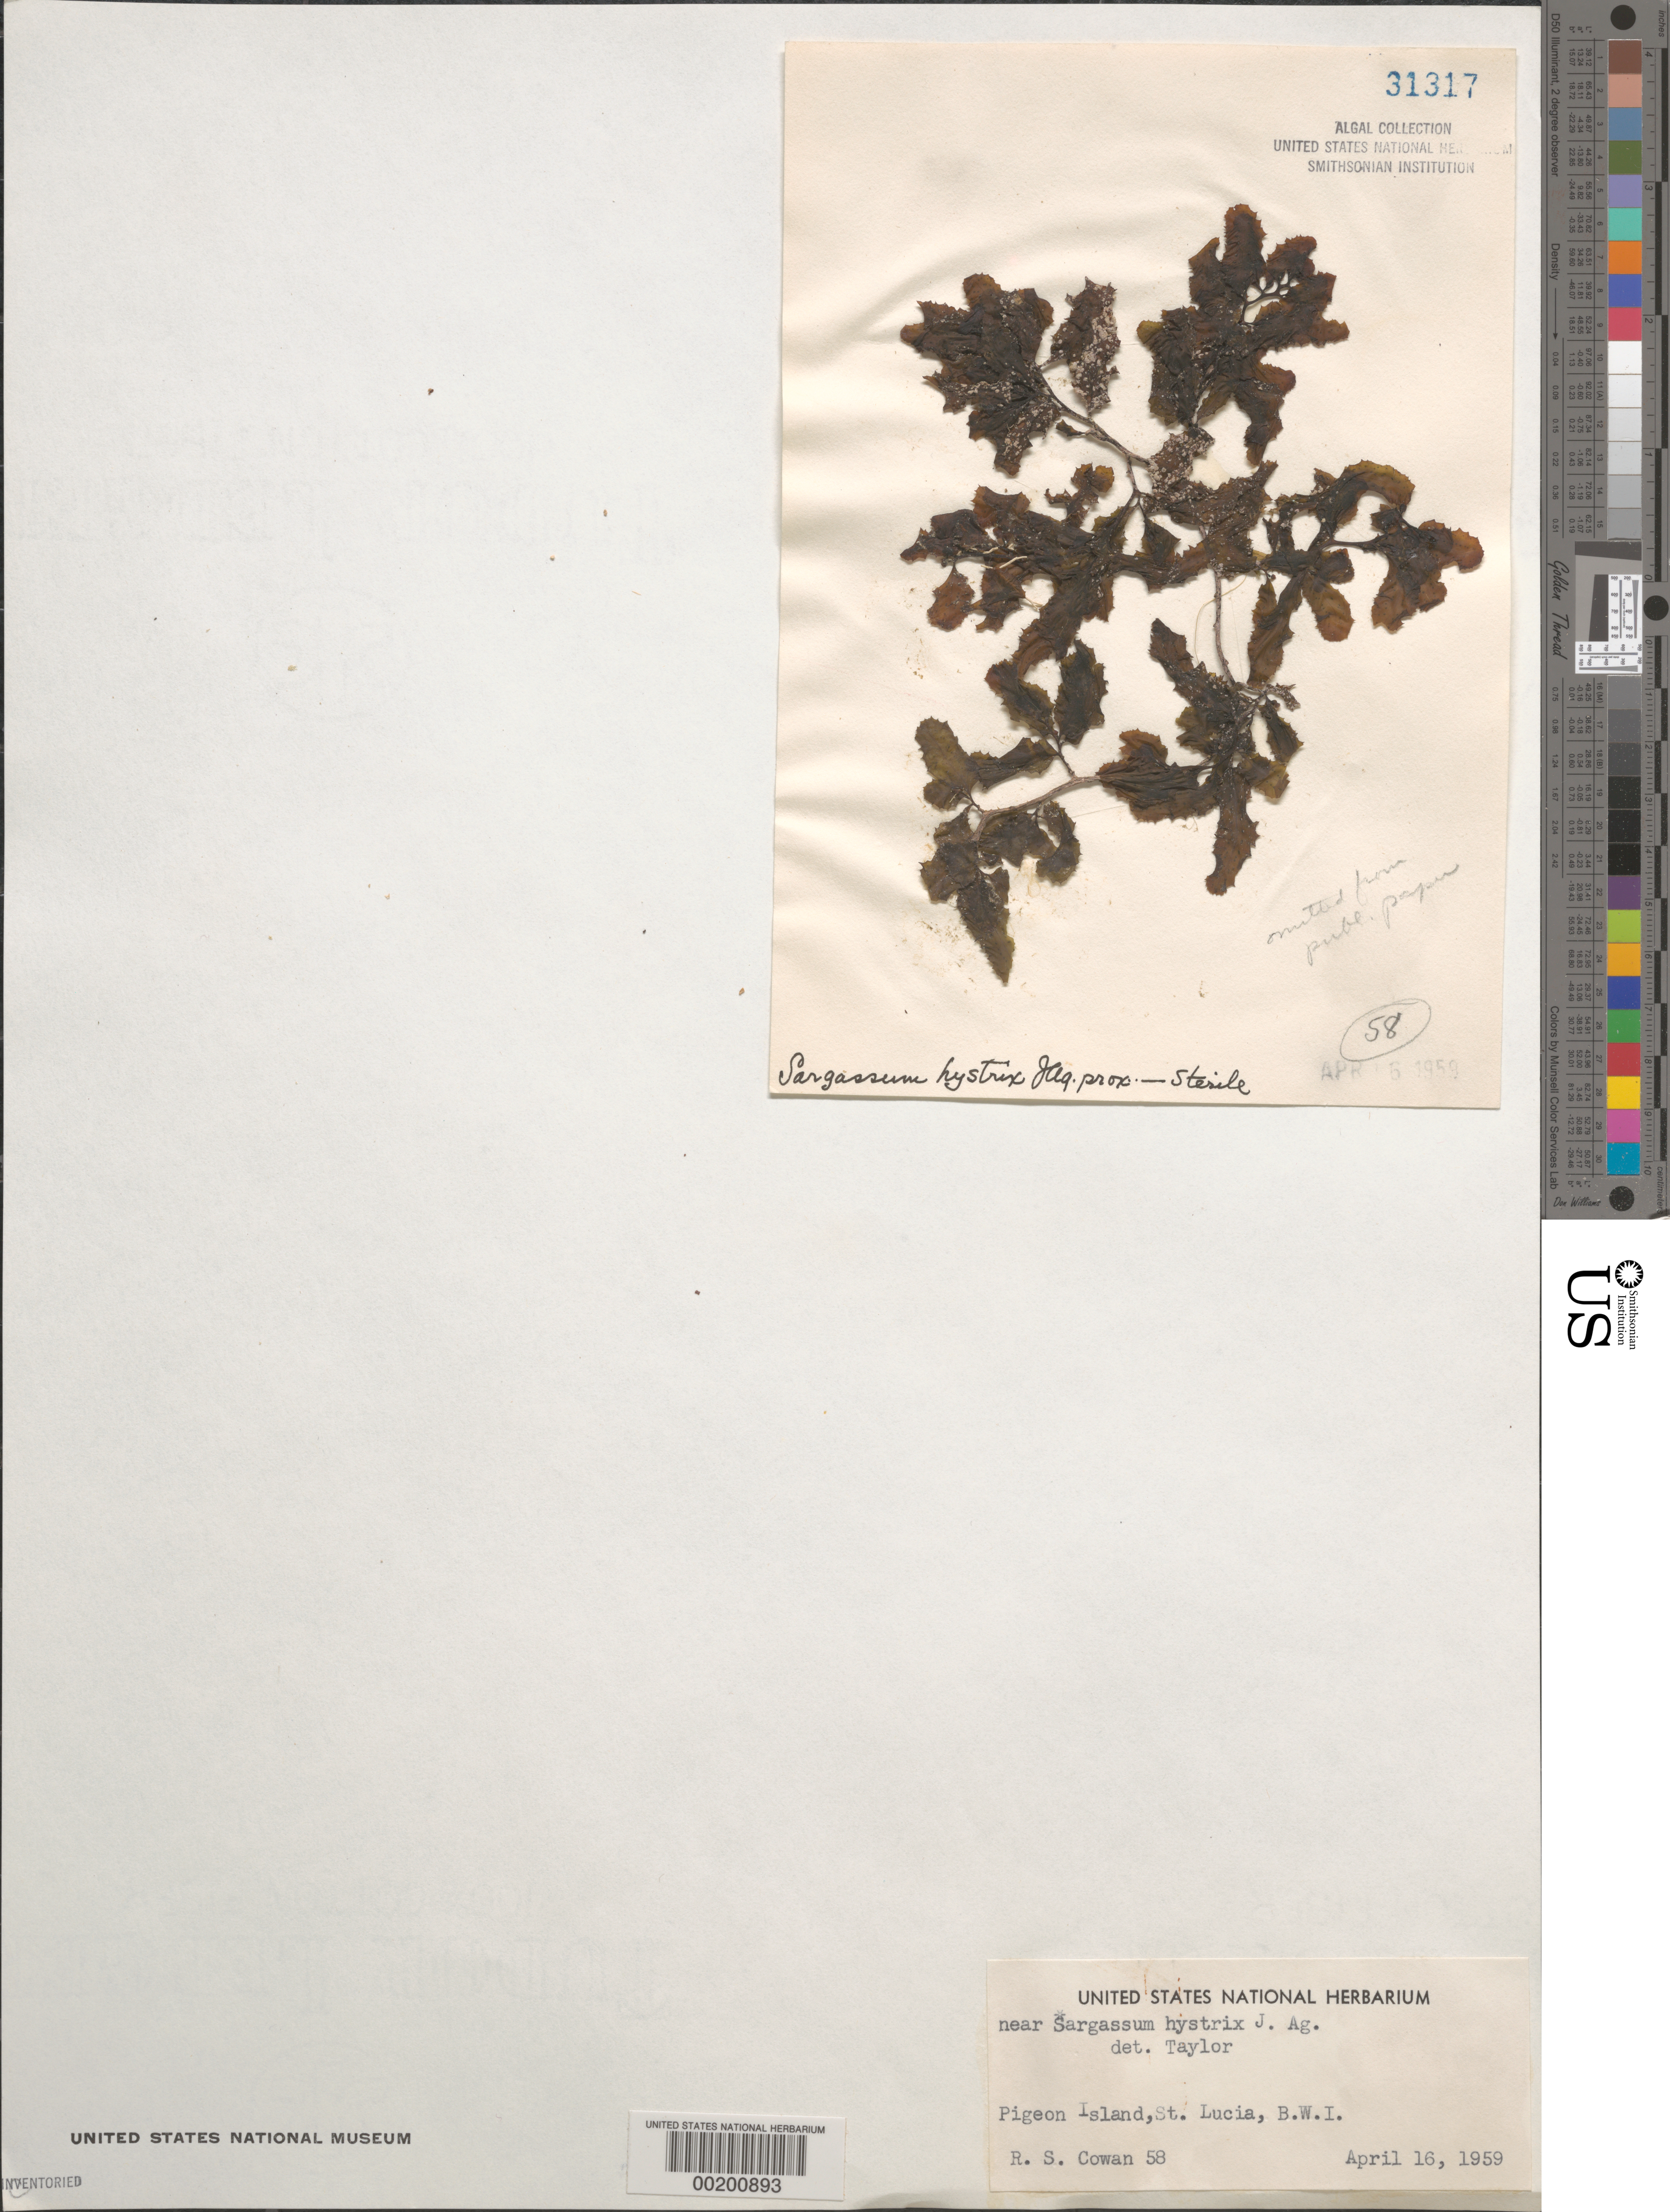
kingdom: Chromista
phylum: Ochrophyta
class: Phaeophyceae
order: Fucales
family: Sargassaceae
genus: Sargassum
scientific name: Sargassum hystrix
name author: J. Agardh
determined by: Taylor, William R.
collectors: R. S. Cowan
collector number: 58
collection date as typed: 16 Apr 1959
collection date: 1959-04-16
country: St. Lucia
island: Pigeon Island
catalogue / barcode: US 31317